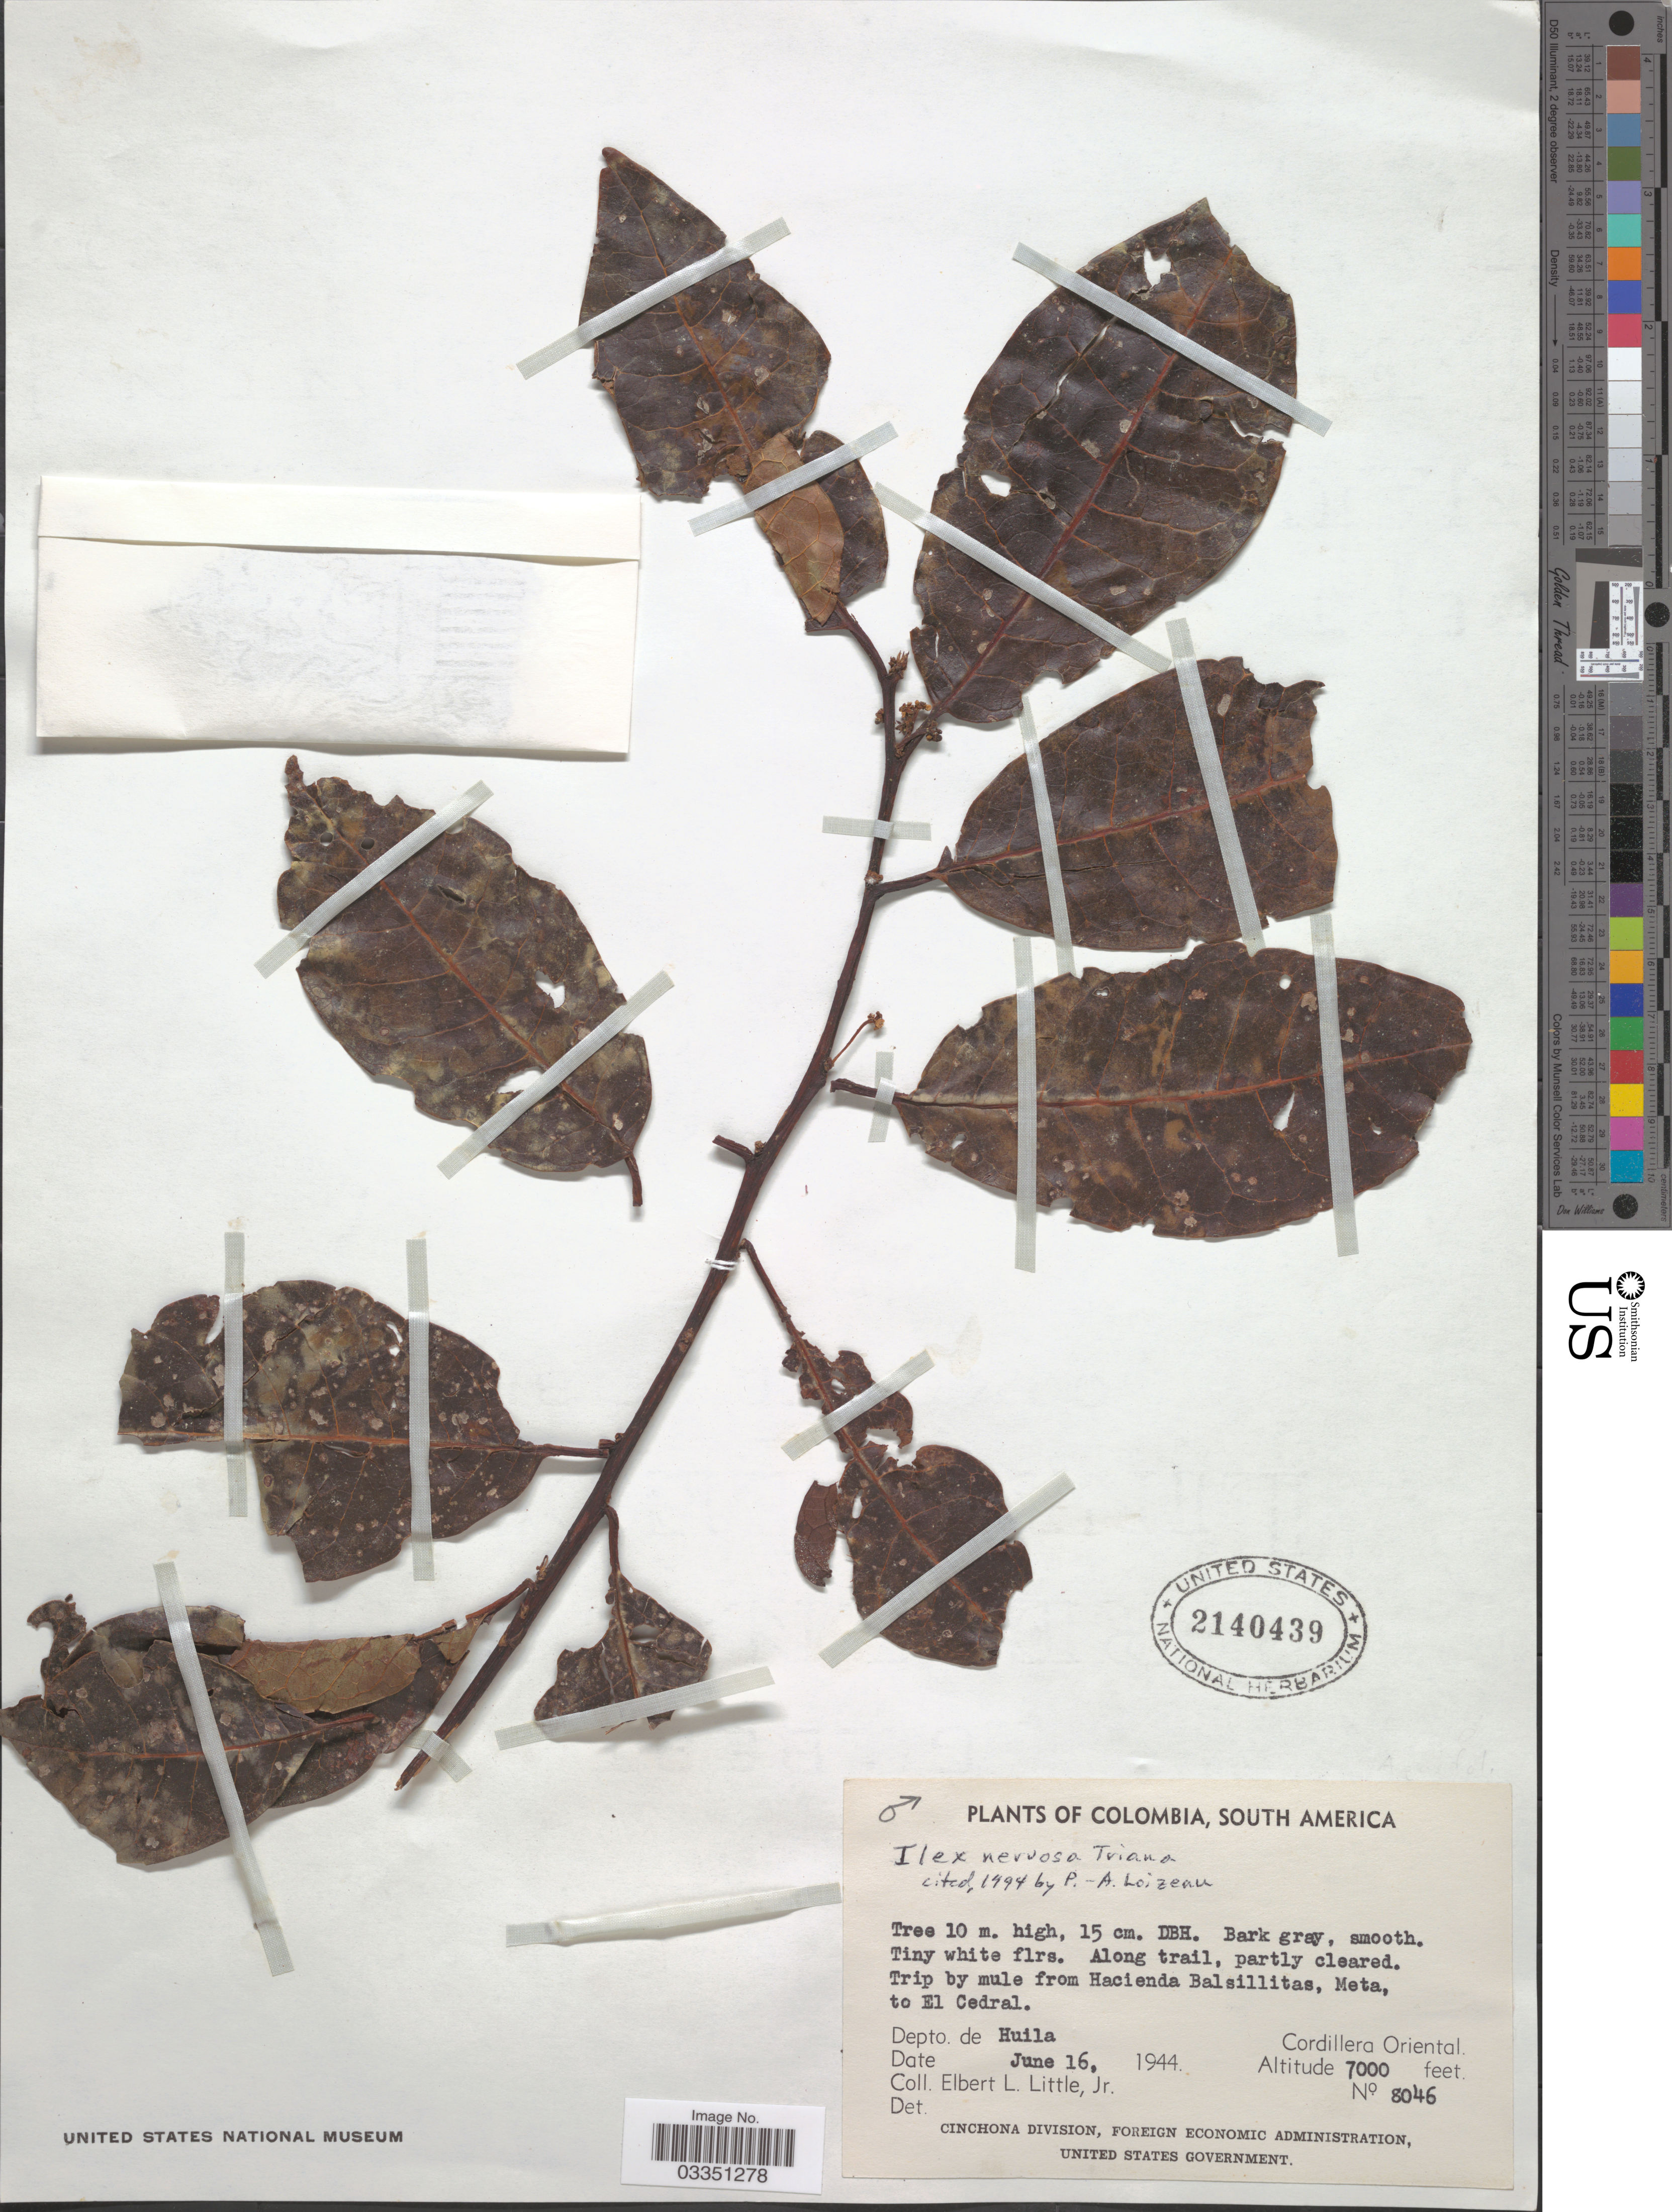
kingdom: Plantae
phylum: Tracheophyta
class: Magnoliopsida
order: Aquifoliales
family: Aquifoliaceae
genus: Ilex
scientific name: Ilex nervosa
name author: Triana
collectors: E. L. Little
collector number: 8046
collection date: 1944-06-16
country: Colombia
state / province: Huila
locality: Trip by mule from Hacienda Balsillitas, Meta, to El Cedral. Depto. de Huila. Cordillera Oriental.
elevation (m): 2134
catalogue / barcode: US 2140439